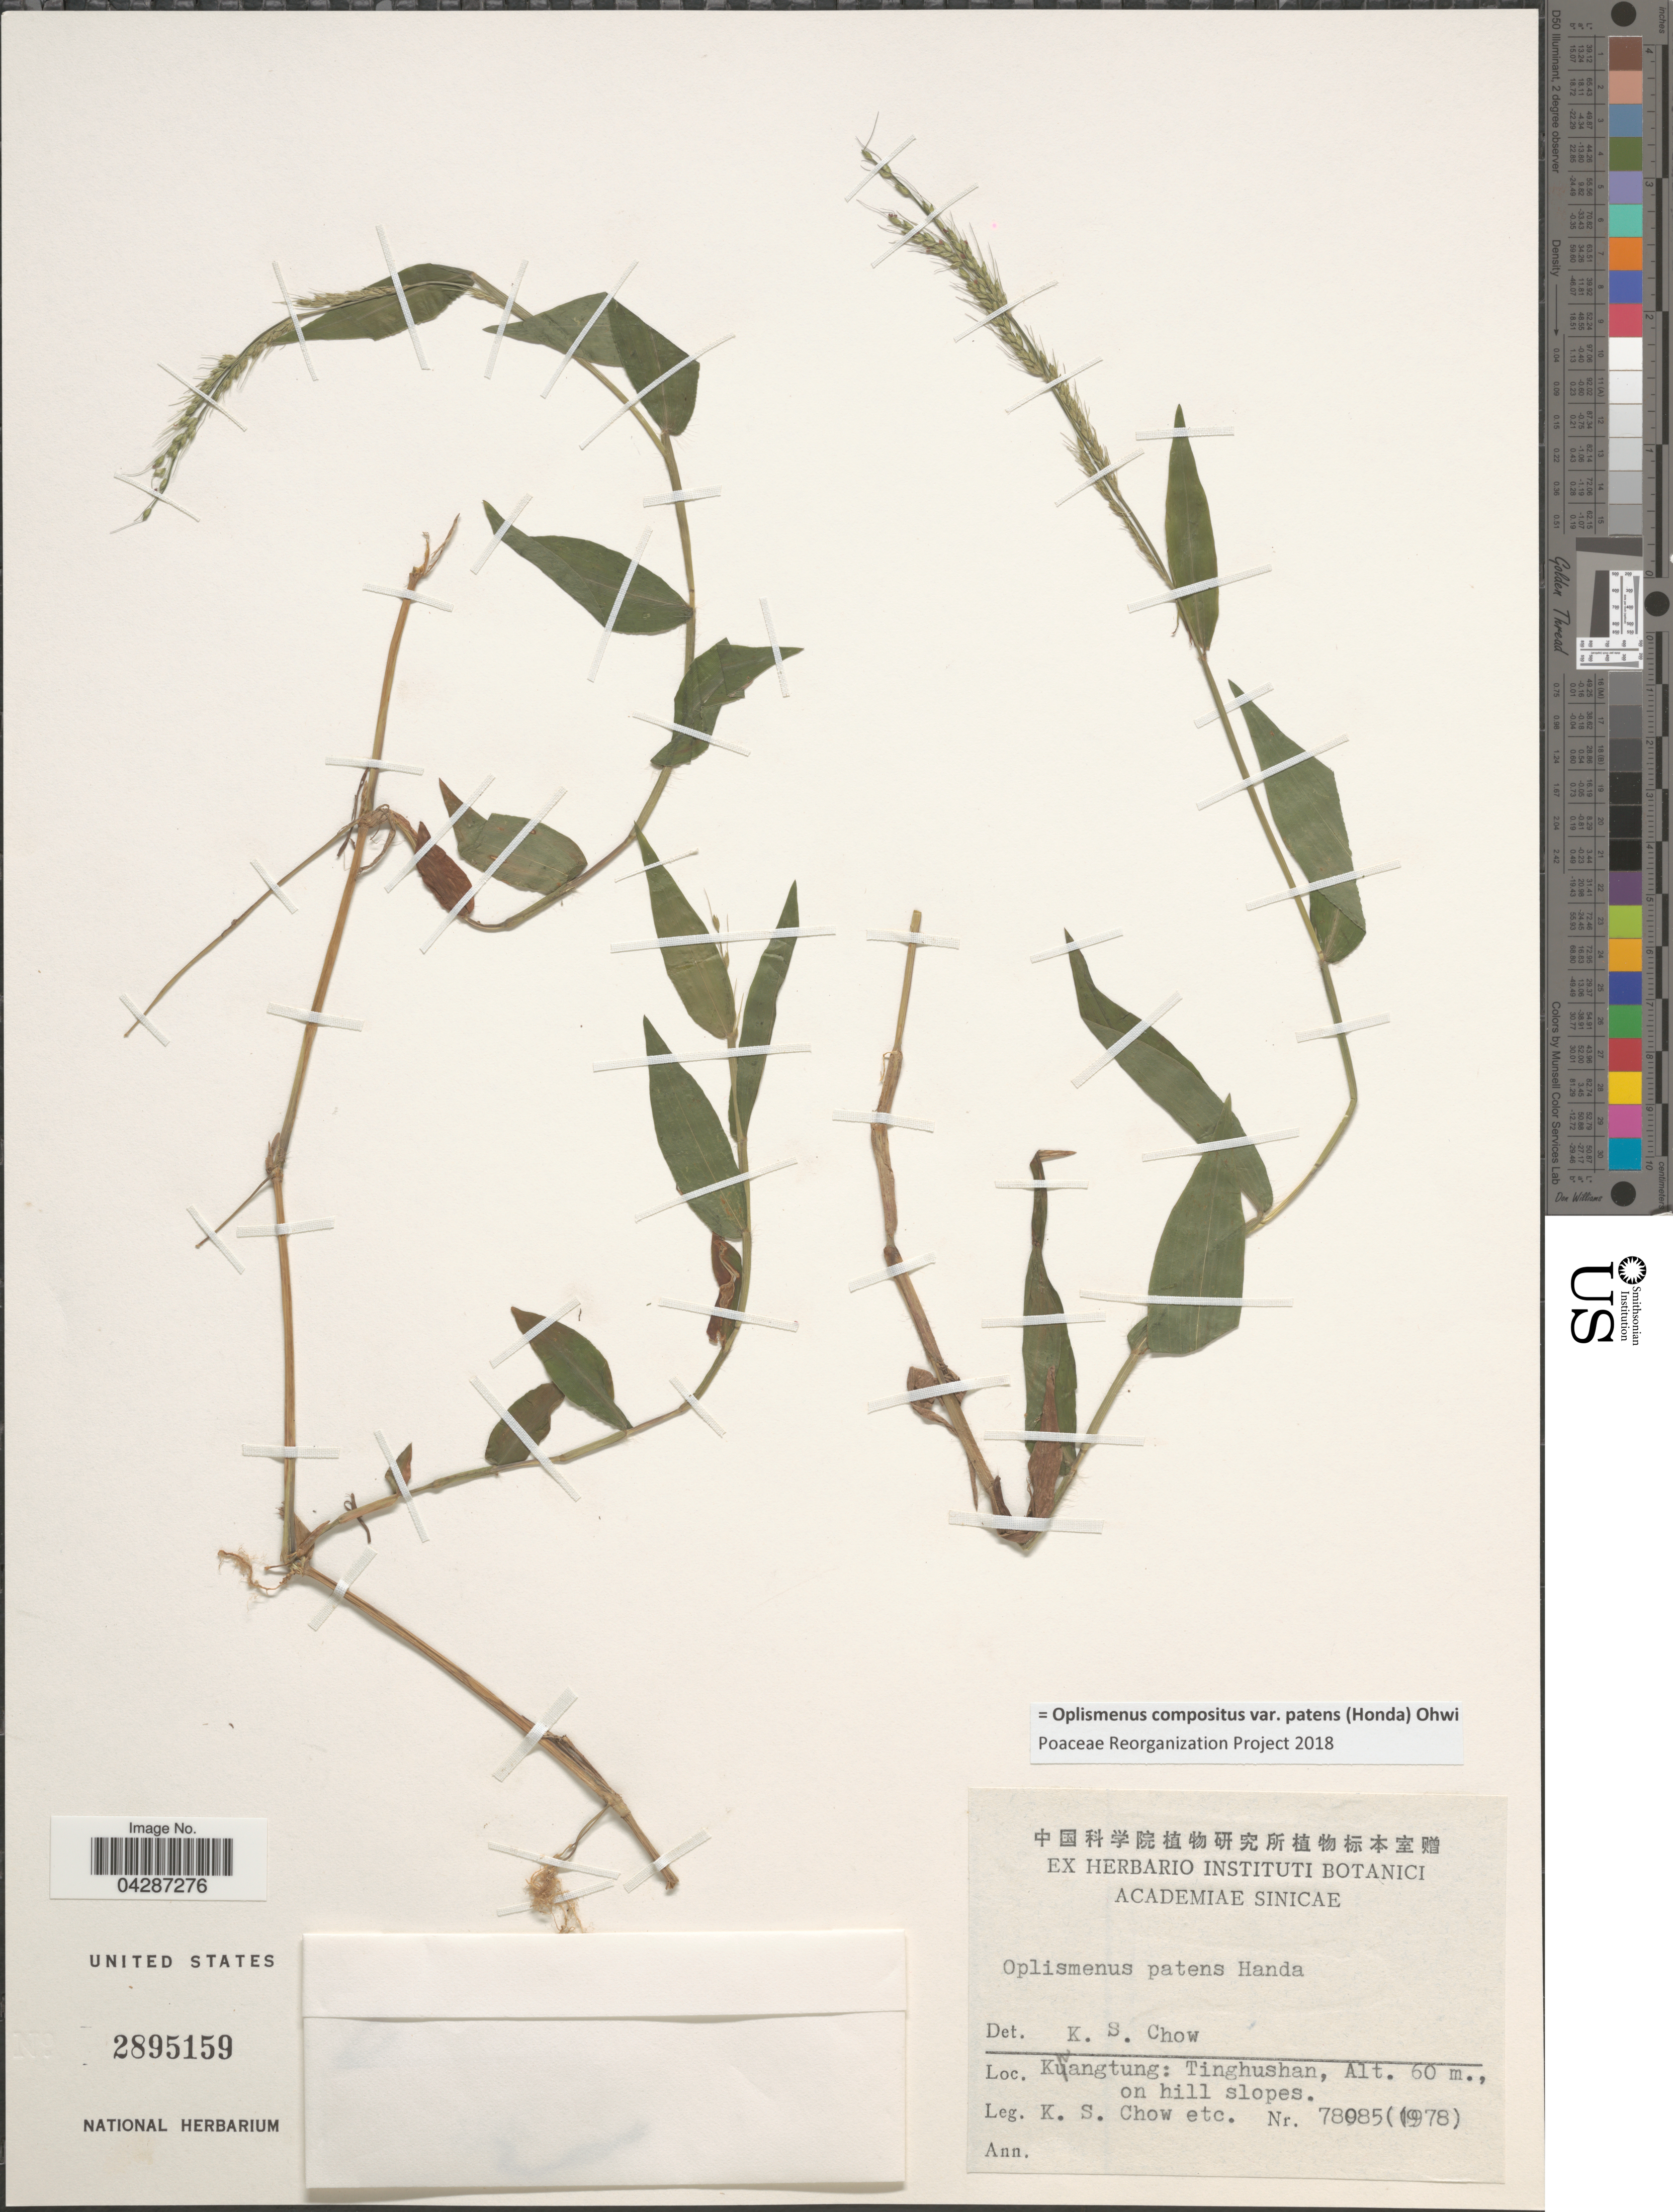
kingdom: Plantae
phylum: Tracheophyta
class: Liliopsida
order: Poales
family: Poaceae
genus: Oplismenus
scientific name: Oplismenus compositus var. patens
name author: (Honda) Ohwi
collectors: K. S. Chow & et al.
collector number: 78085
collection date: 1978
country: China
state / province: Guangdong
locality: Kwangtung: Tinghushan, on hill slopes.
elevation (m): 60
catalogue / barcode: US 2895159